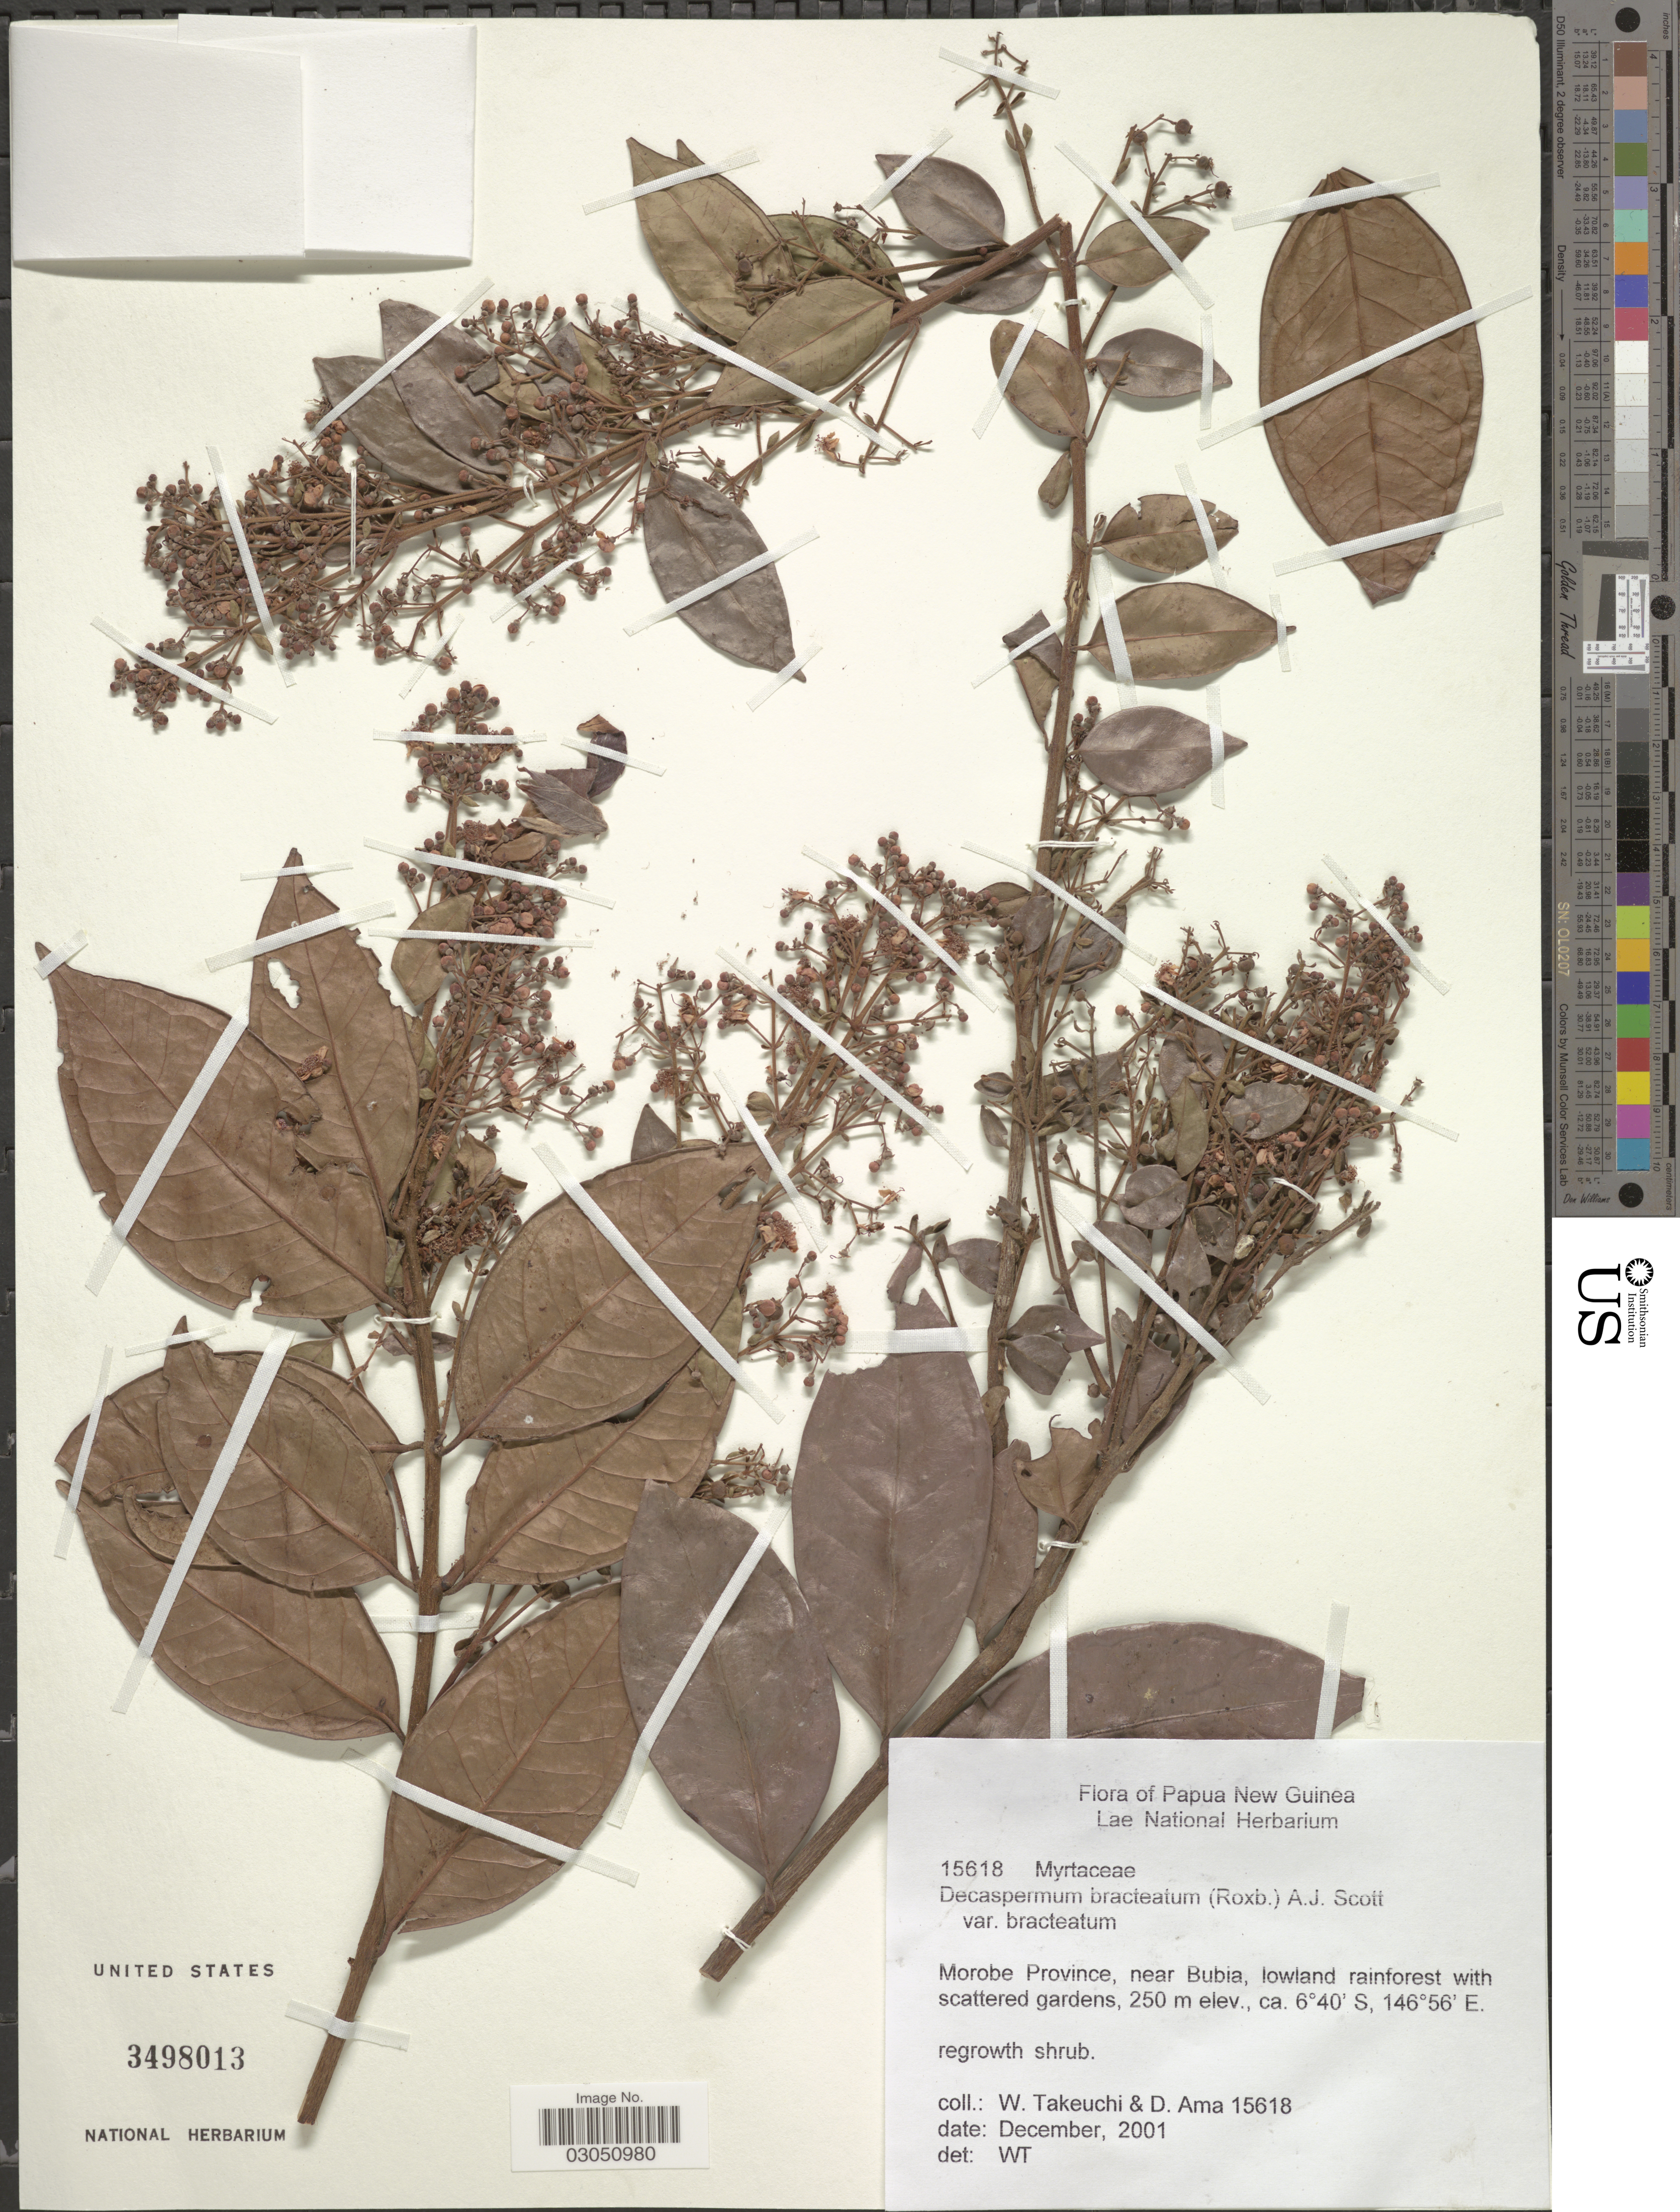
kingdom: Plantae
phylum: Tracheophyta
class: Magnoliopsida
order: Myrtales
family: Myrtaceae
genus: Decaspermum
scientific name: Decaspermum bracteatum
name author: (Roxb.) A.J. Scott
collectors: W. Takeuchi & D. Ama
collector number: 15618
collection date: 2001-12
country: Papua New Guinea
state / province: Morobe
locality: Near Bubia, lowland rainforet with scattered gardens.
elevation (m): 250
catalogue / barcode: US 3498013